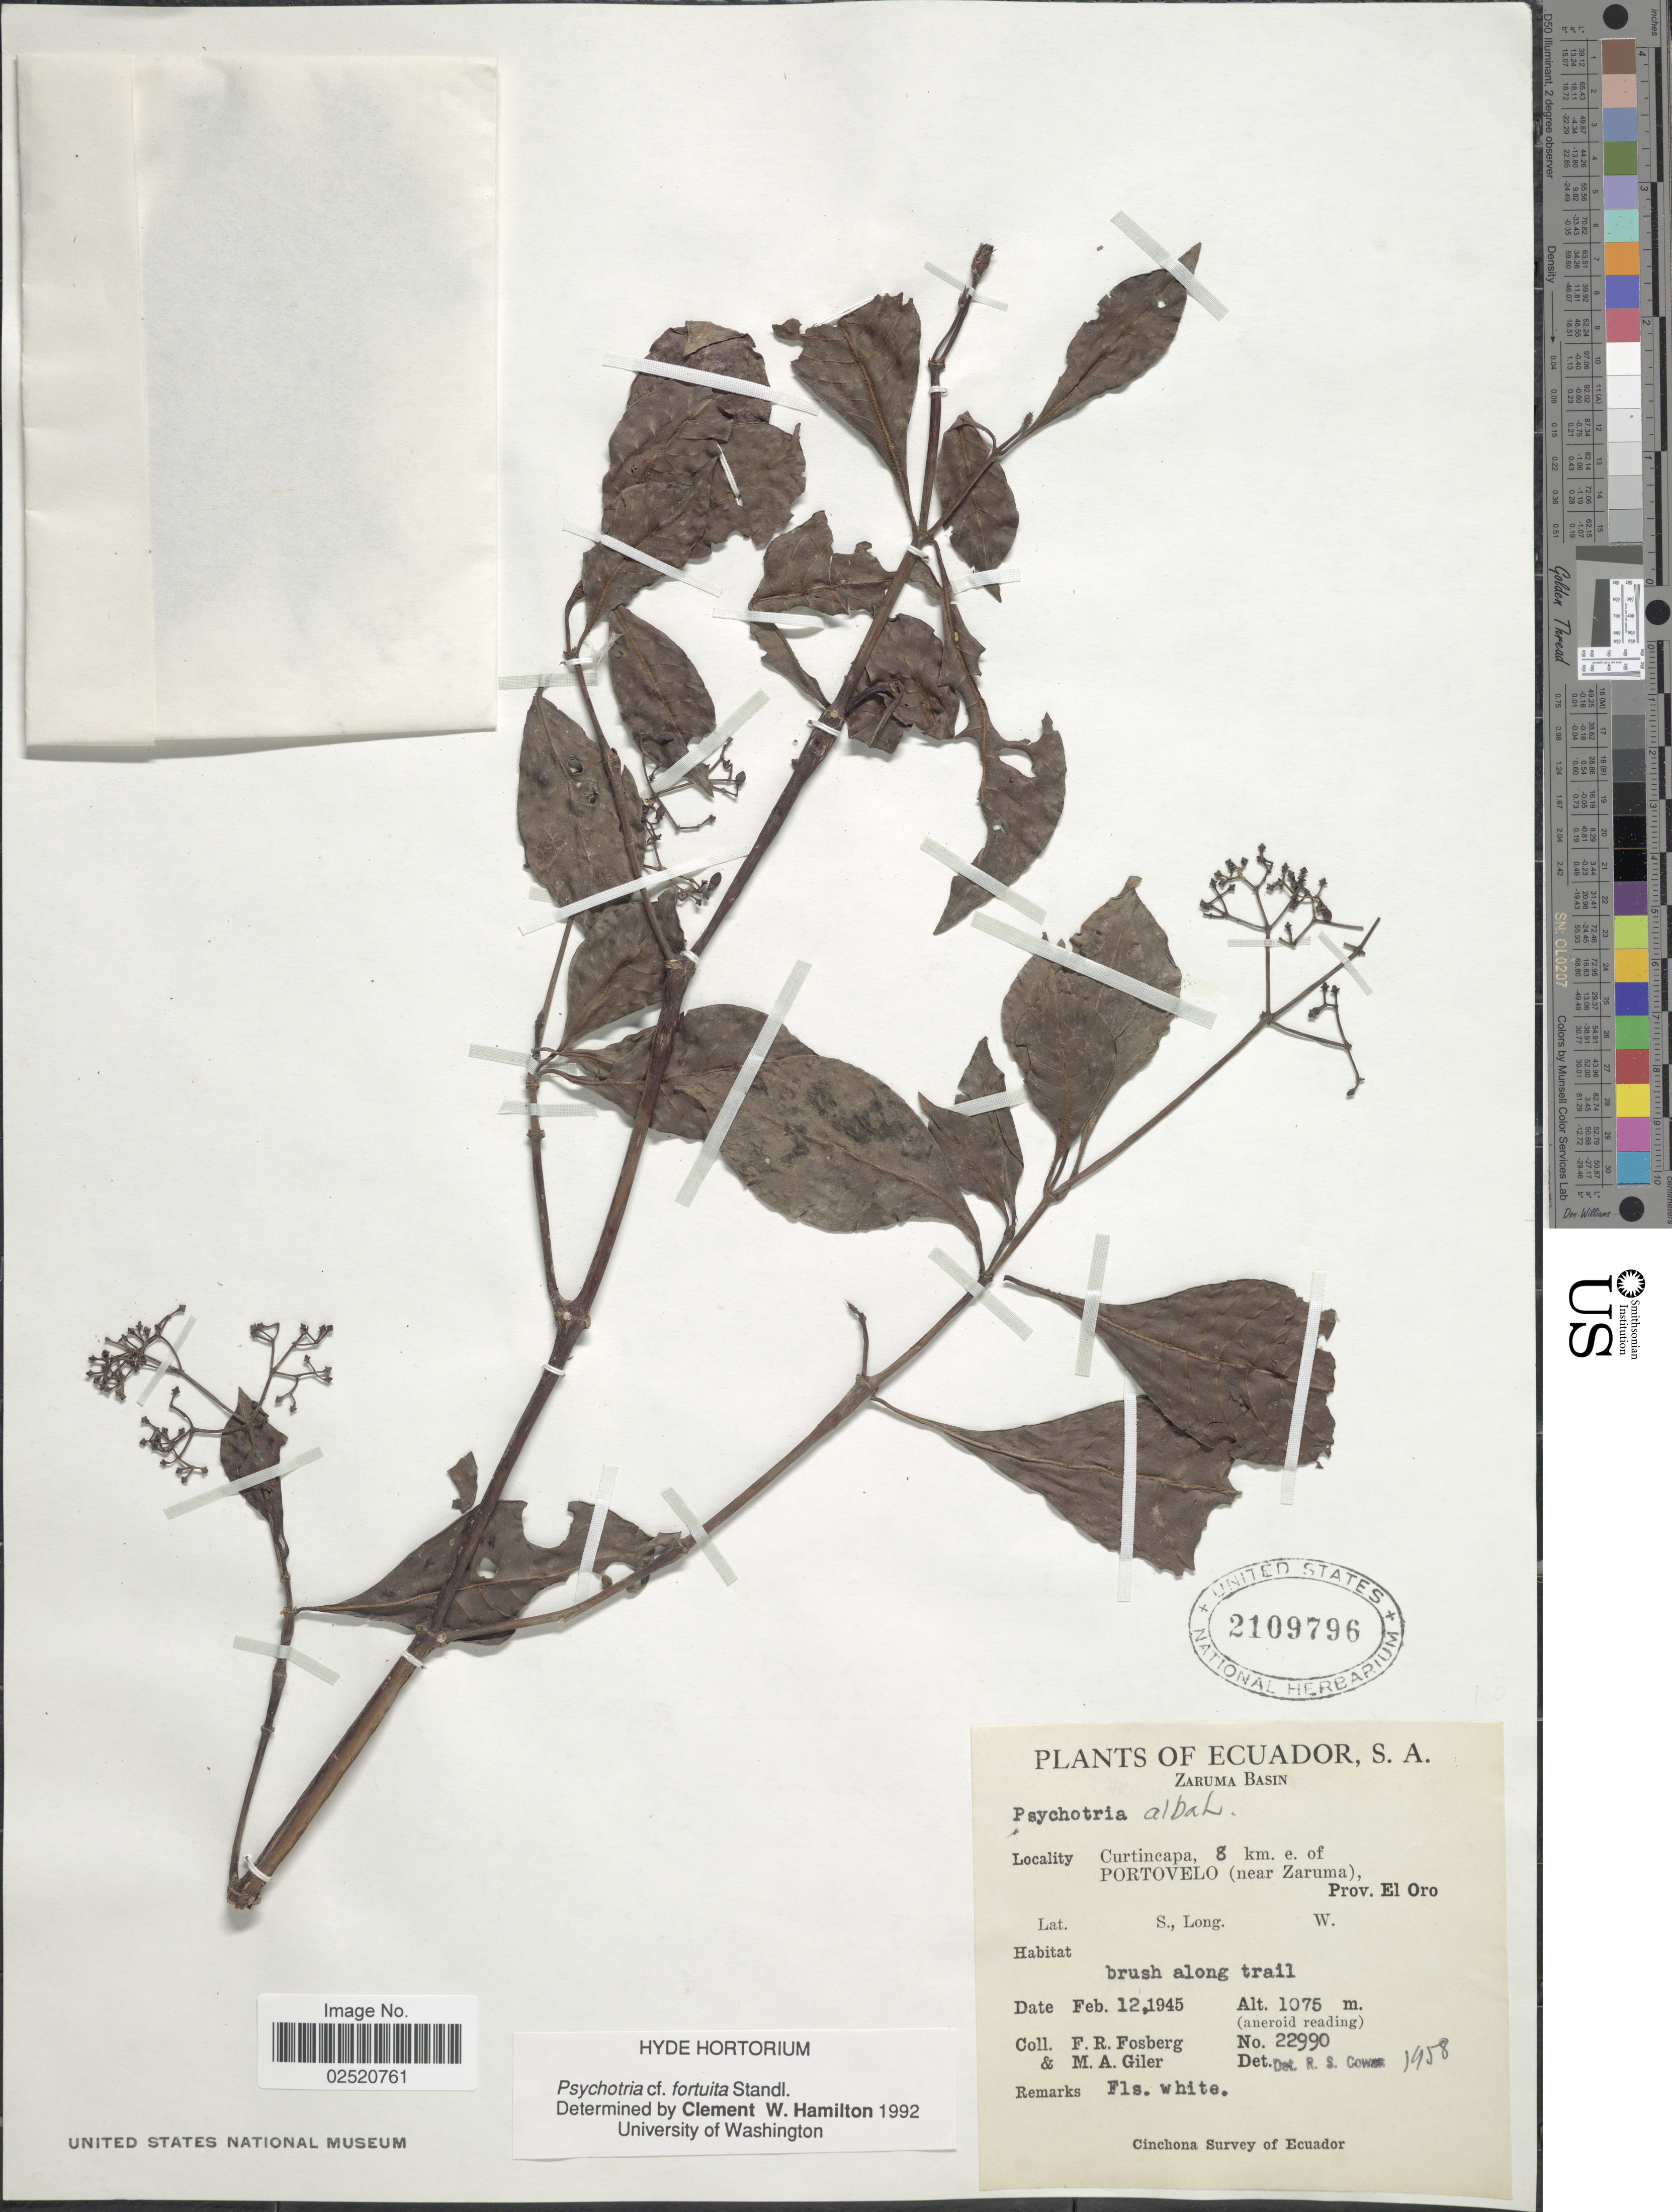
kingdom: Plantae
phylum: Tracheophyta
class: Magnoliopsida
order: Gentianales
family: Rubiaceae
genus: Psychotria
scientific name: Psychotria sp.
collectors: F. R. Fosberg & M. Giler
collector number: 22990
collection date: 1945-02-12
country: Ecuador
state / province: El Oro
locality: Zaruma Basin. Curtincapa, 8 km. e. of Portovelo (near Zaruma)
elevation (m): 1075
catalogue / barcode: US 2109796